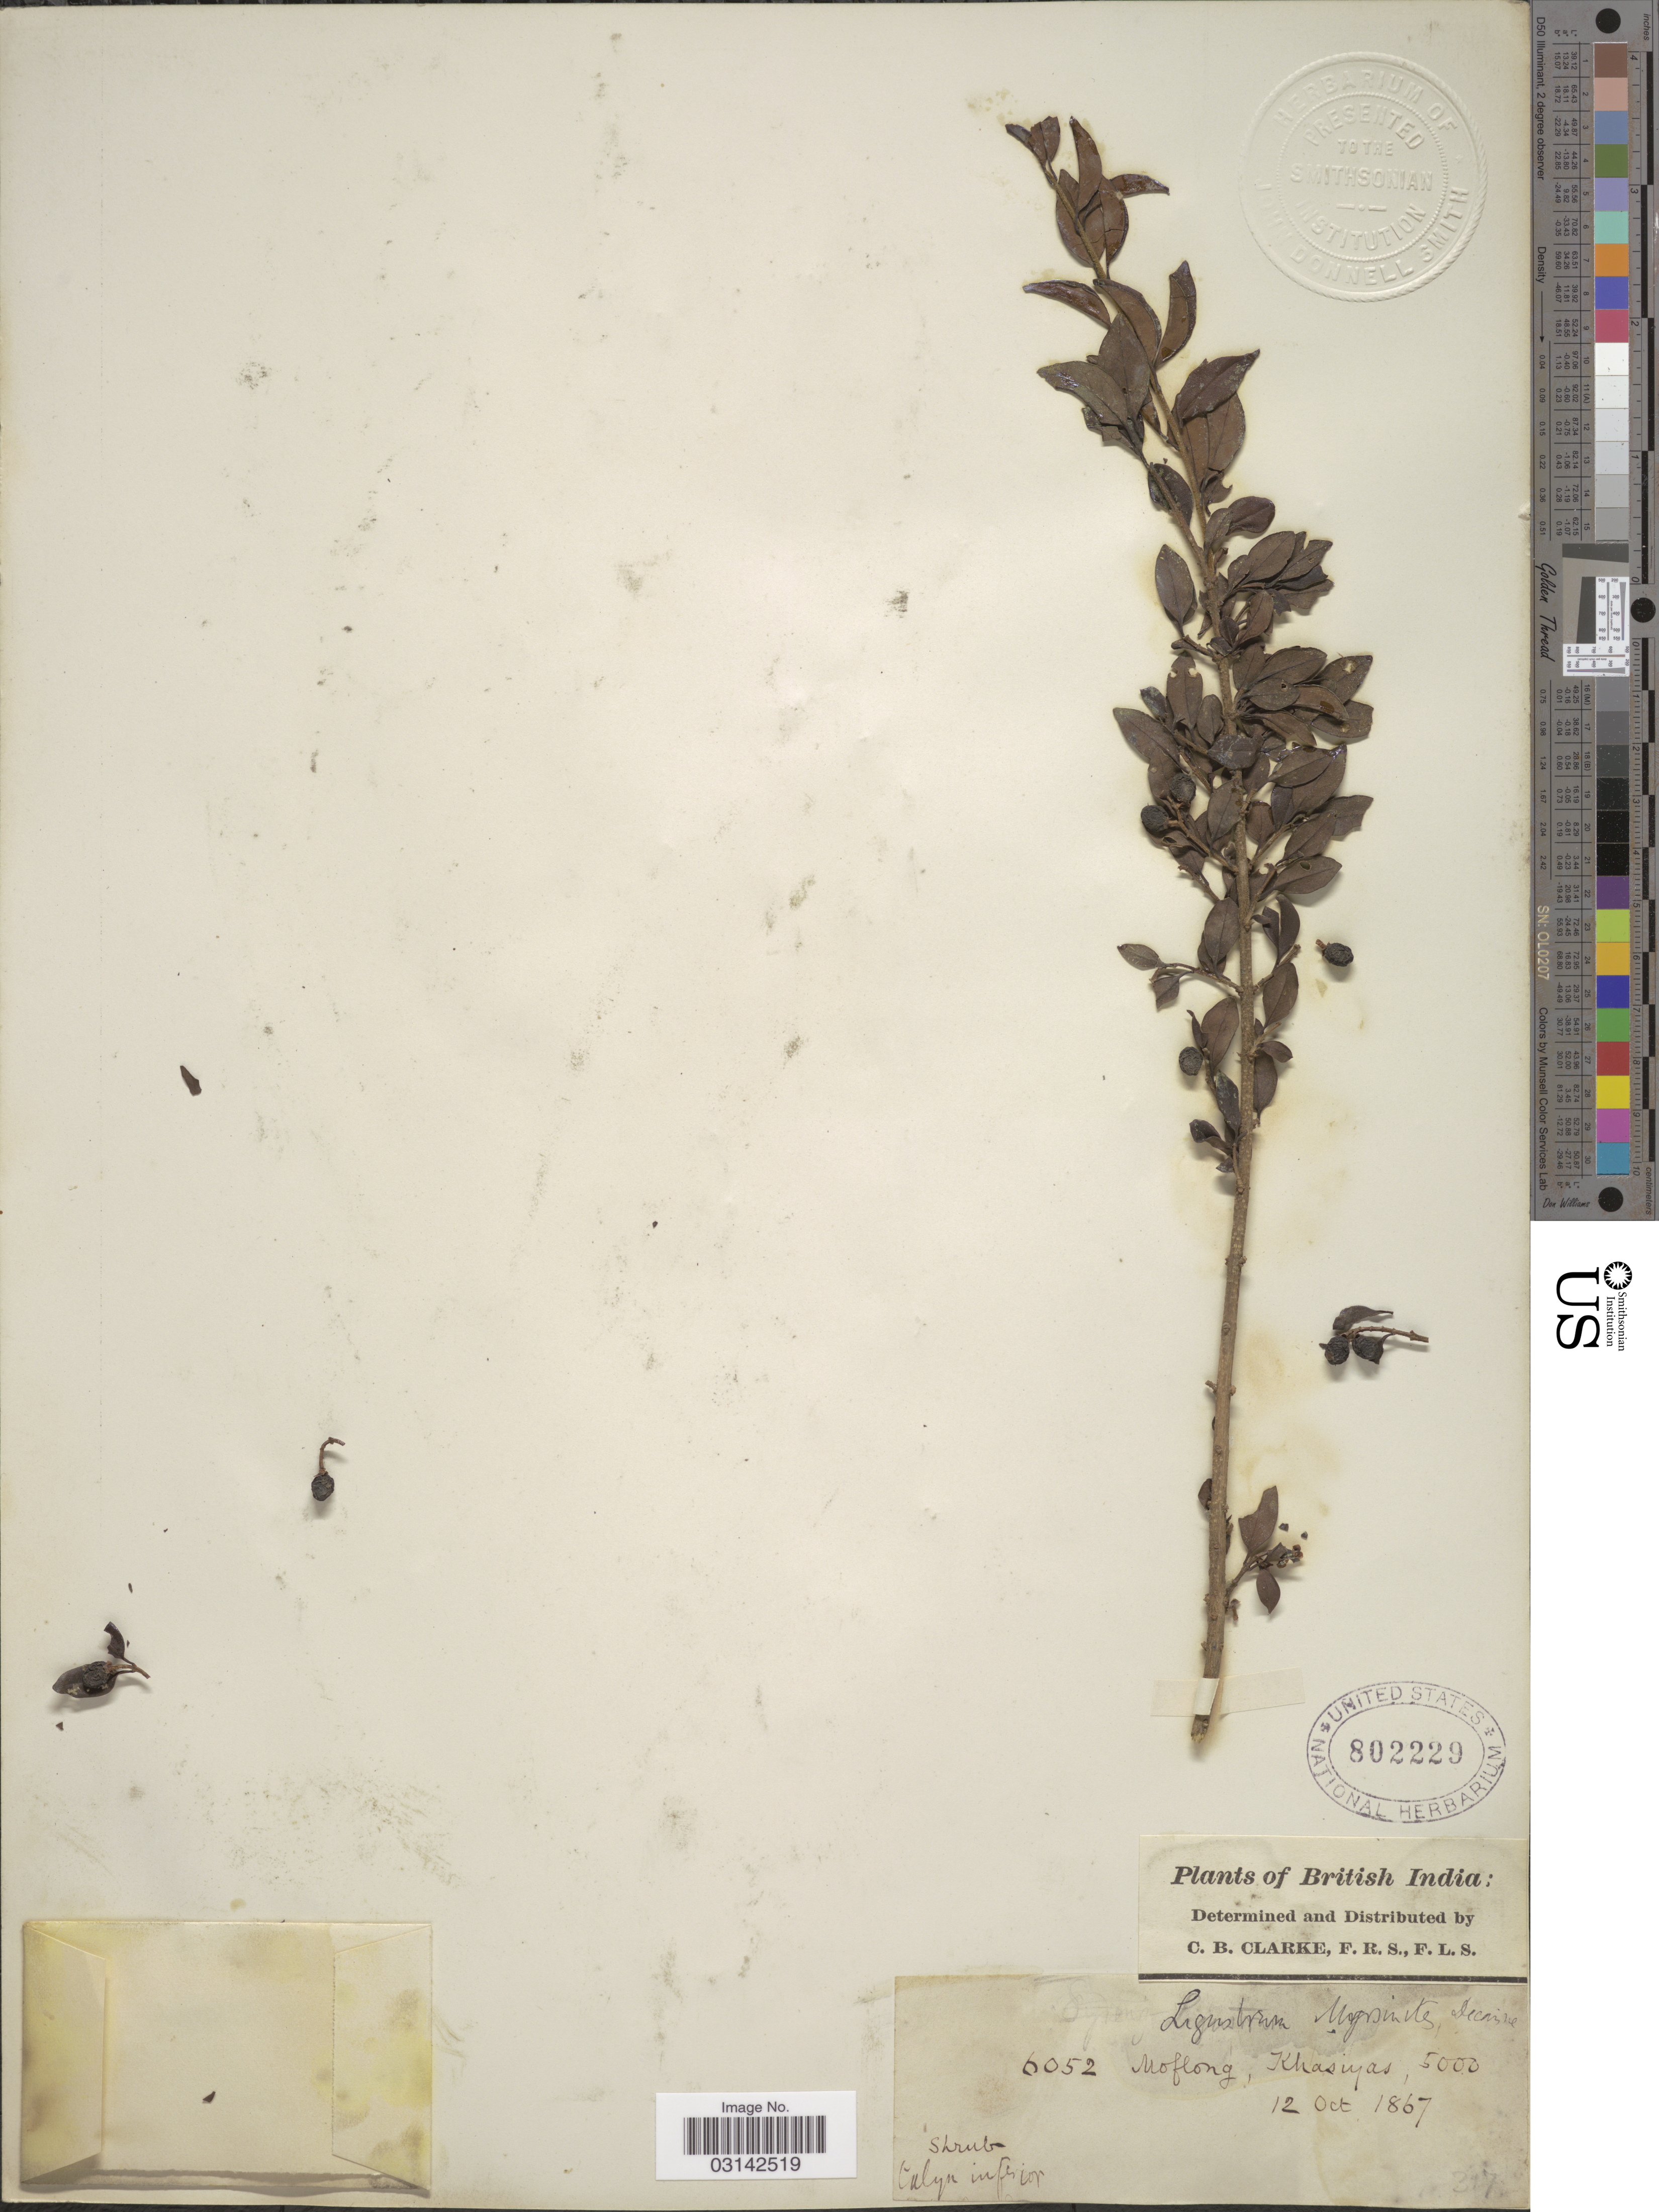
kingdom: Plantae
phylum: Tracheophyta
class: Magnoliopsida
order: Lamiales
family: Oleaceae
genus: Ligustrum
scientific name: Ligustrum myrsinites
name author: Decne.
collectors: C. B. Clarke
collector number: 6052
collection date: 1867-10-12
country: India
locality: British India, Moflong, Khasiyas.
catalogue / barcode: US 802229